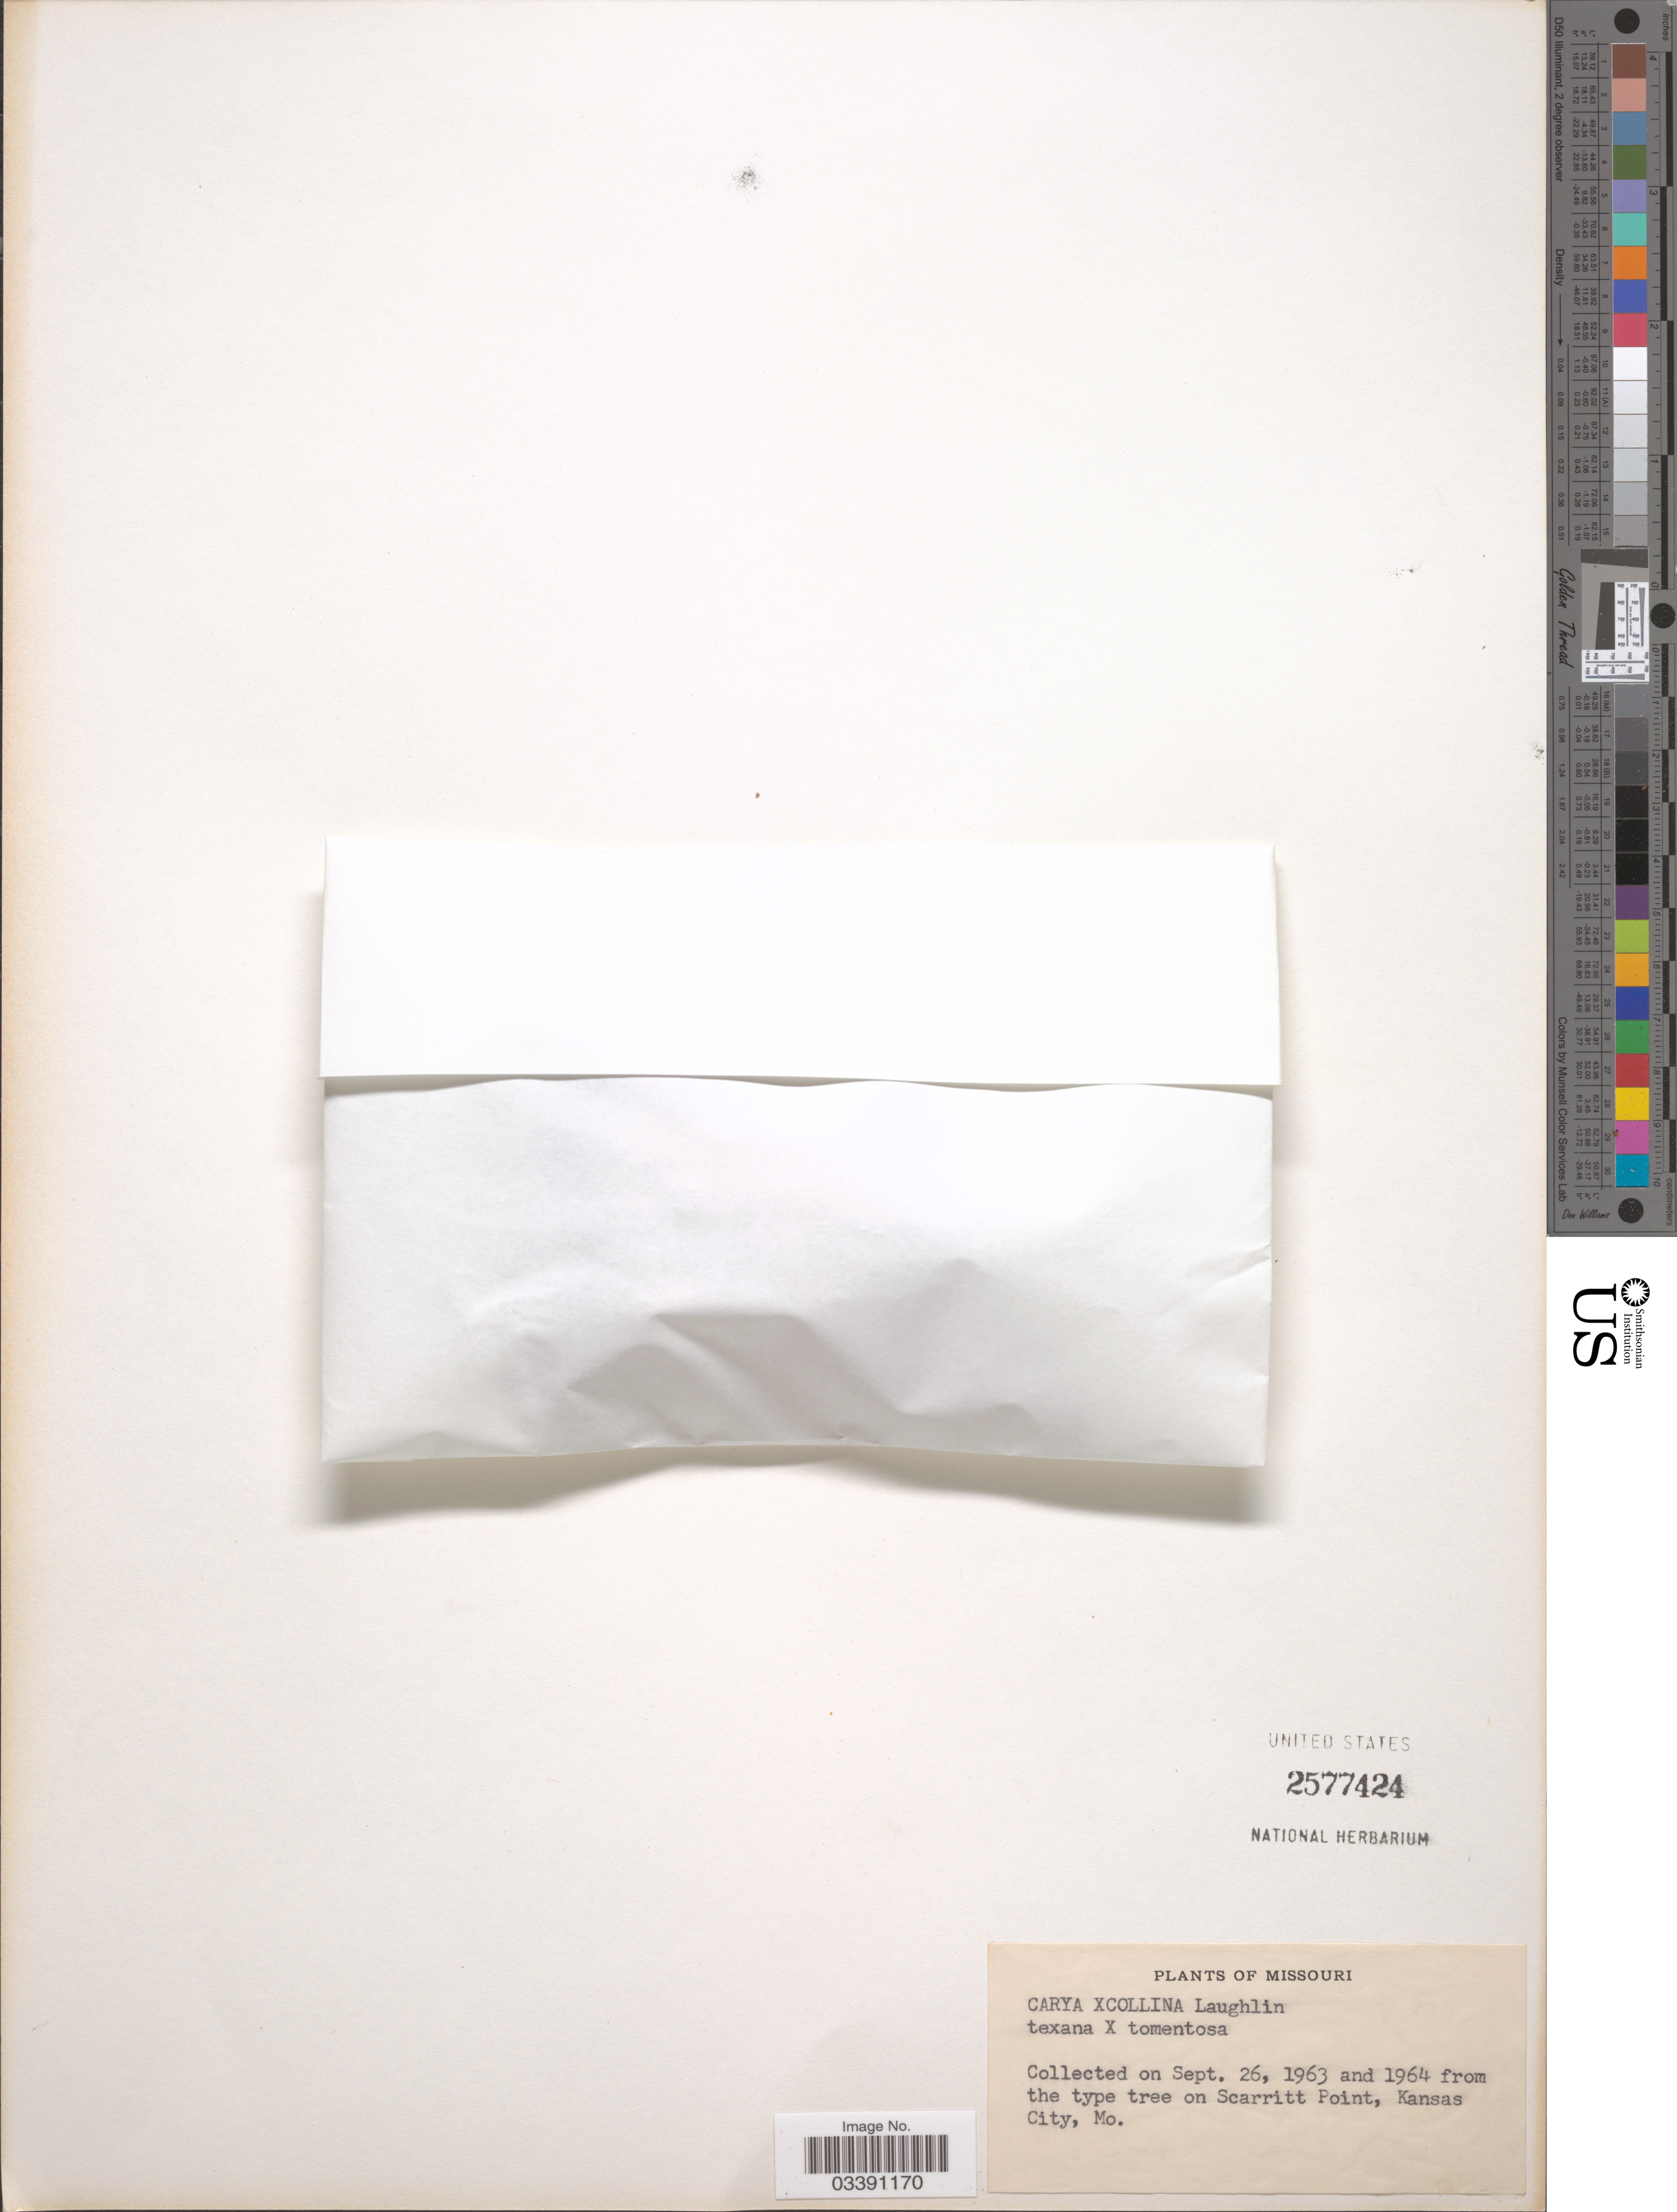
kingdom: Plantae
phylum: Tracheophyta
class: Magnoliopsida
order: Fagales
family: Juglandaceae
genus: Carya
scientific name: Carya x collina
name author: Laughlin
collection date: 1963-09-26/1964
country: United States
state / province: Missouri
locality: Scarritt Point, Kansas City.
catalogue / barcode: US 2577424